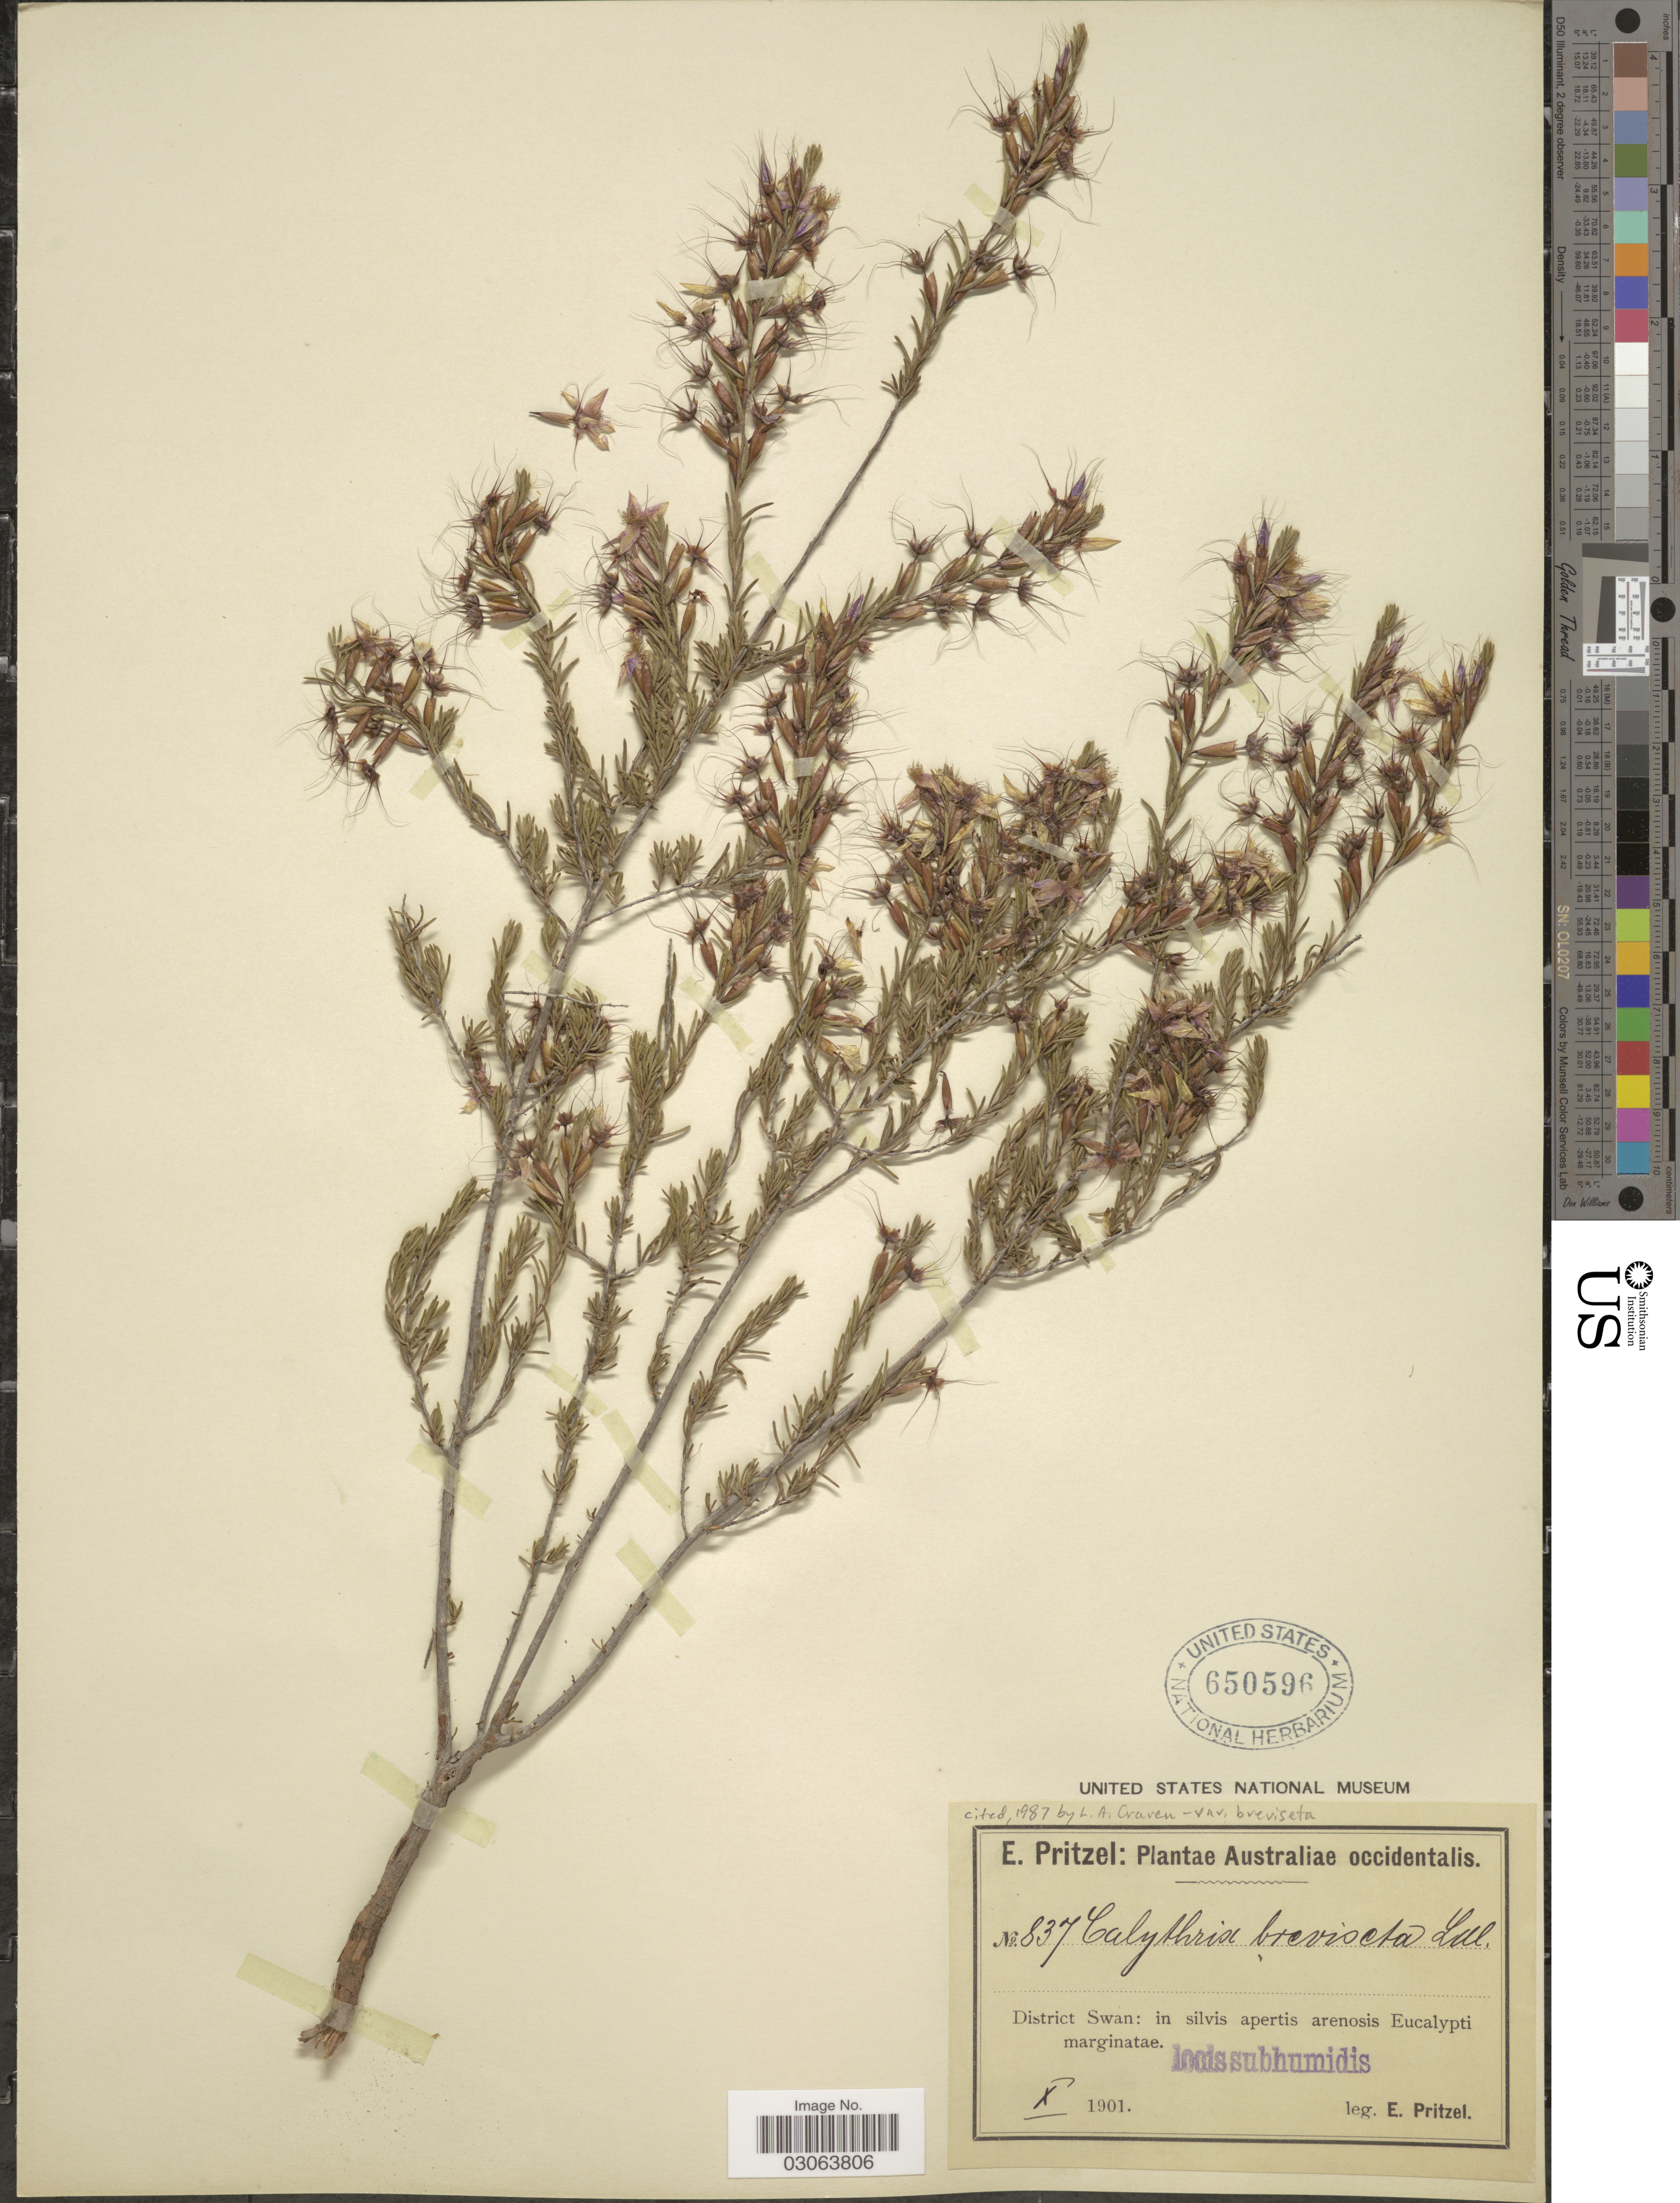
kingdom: Plantae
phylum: Tracheophyta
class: Magnoliopsida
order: Myrtales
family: Myrtaceae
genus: Calytrix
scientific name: Calytrix breviseta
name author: Lindl.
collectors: E. G. Pritzel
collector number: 837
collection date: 1901-10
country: Australia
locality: Australiae occidentalis. District Swan.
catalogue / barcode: US 650596